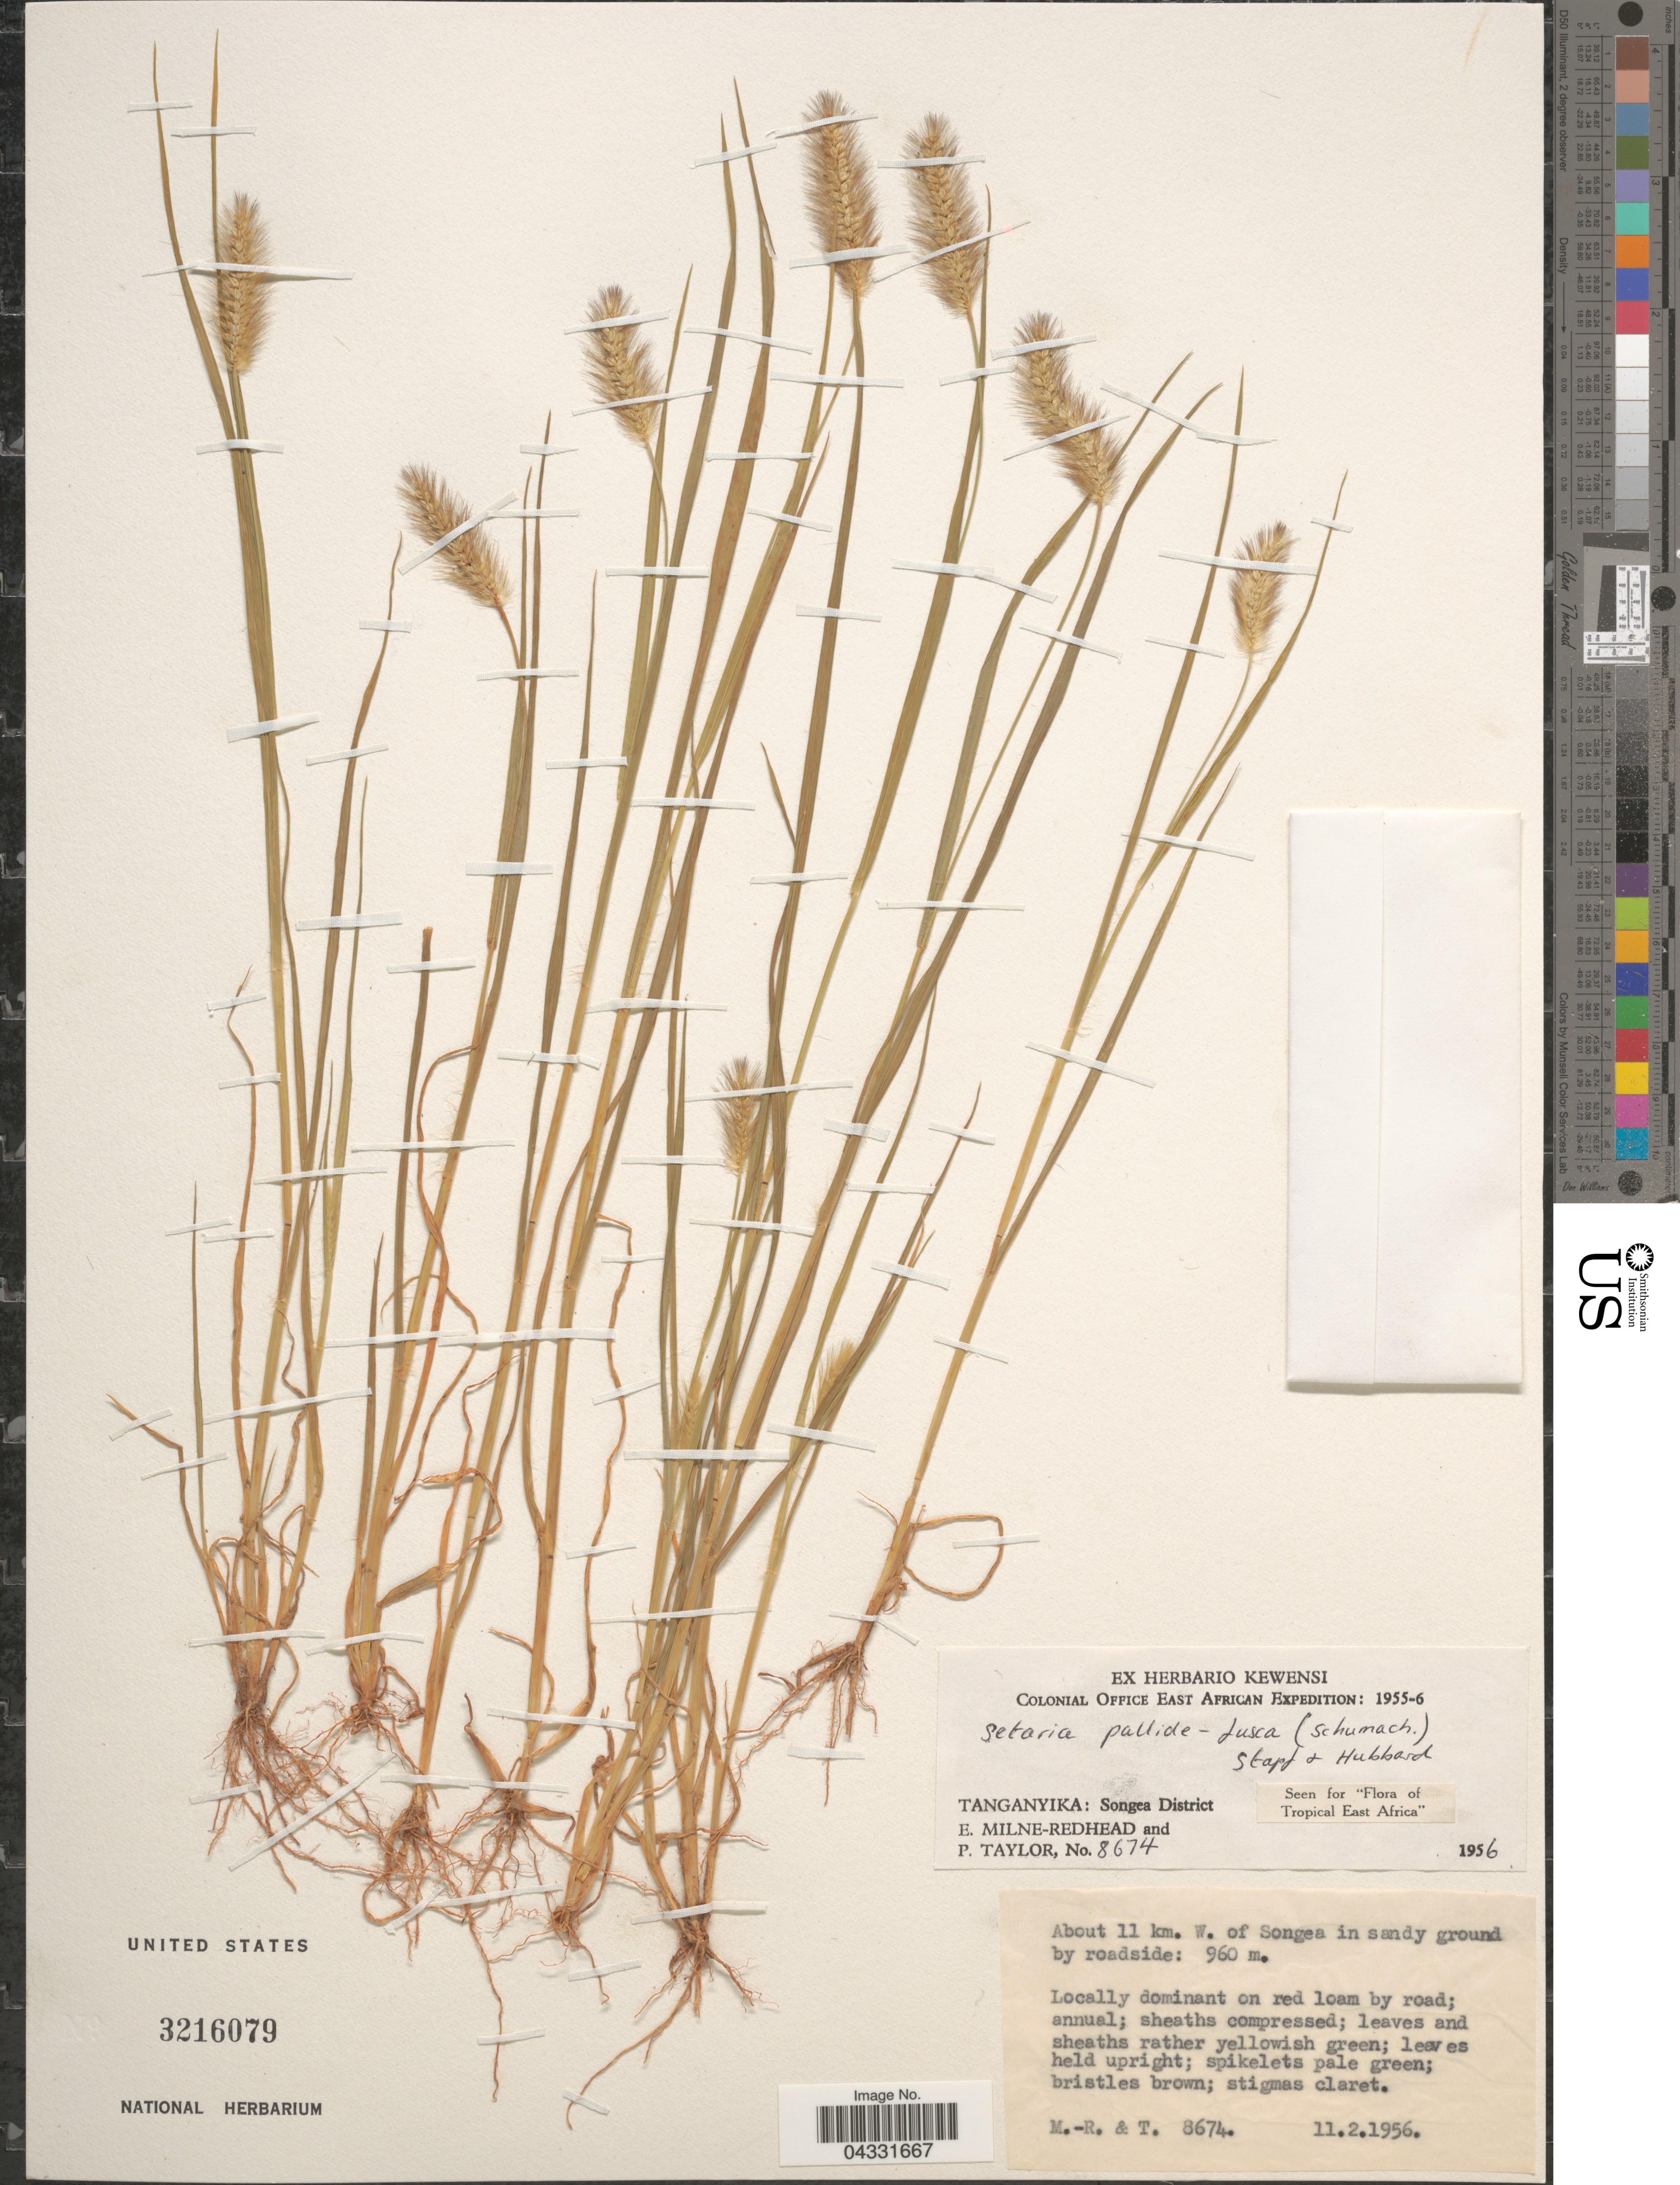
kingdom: Plantae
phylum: Tracheophyta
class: Liliopsida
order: Poales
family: Poaceae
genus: Setaria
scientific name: Setaria pallide-fusca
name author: (Schumach.) Stapf & C.E. Hubb.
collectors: E. W. Milne-Redhead & P. Taylor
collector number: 8674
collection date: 1956-02-11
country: Tanzania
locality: Colonial Office East African Expedition: 1955-6. Tanganyika: Songea District. About 11 km. W. of Songea in sandy ground by roadside.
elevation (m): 960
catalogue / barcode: US 3216079